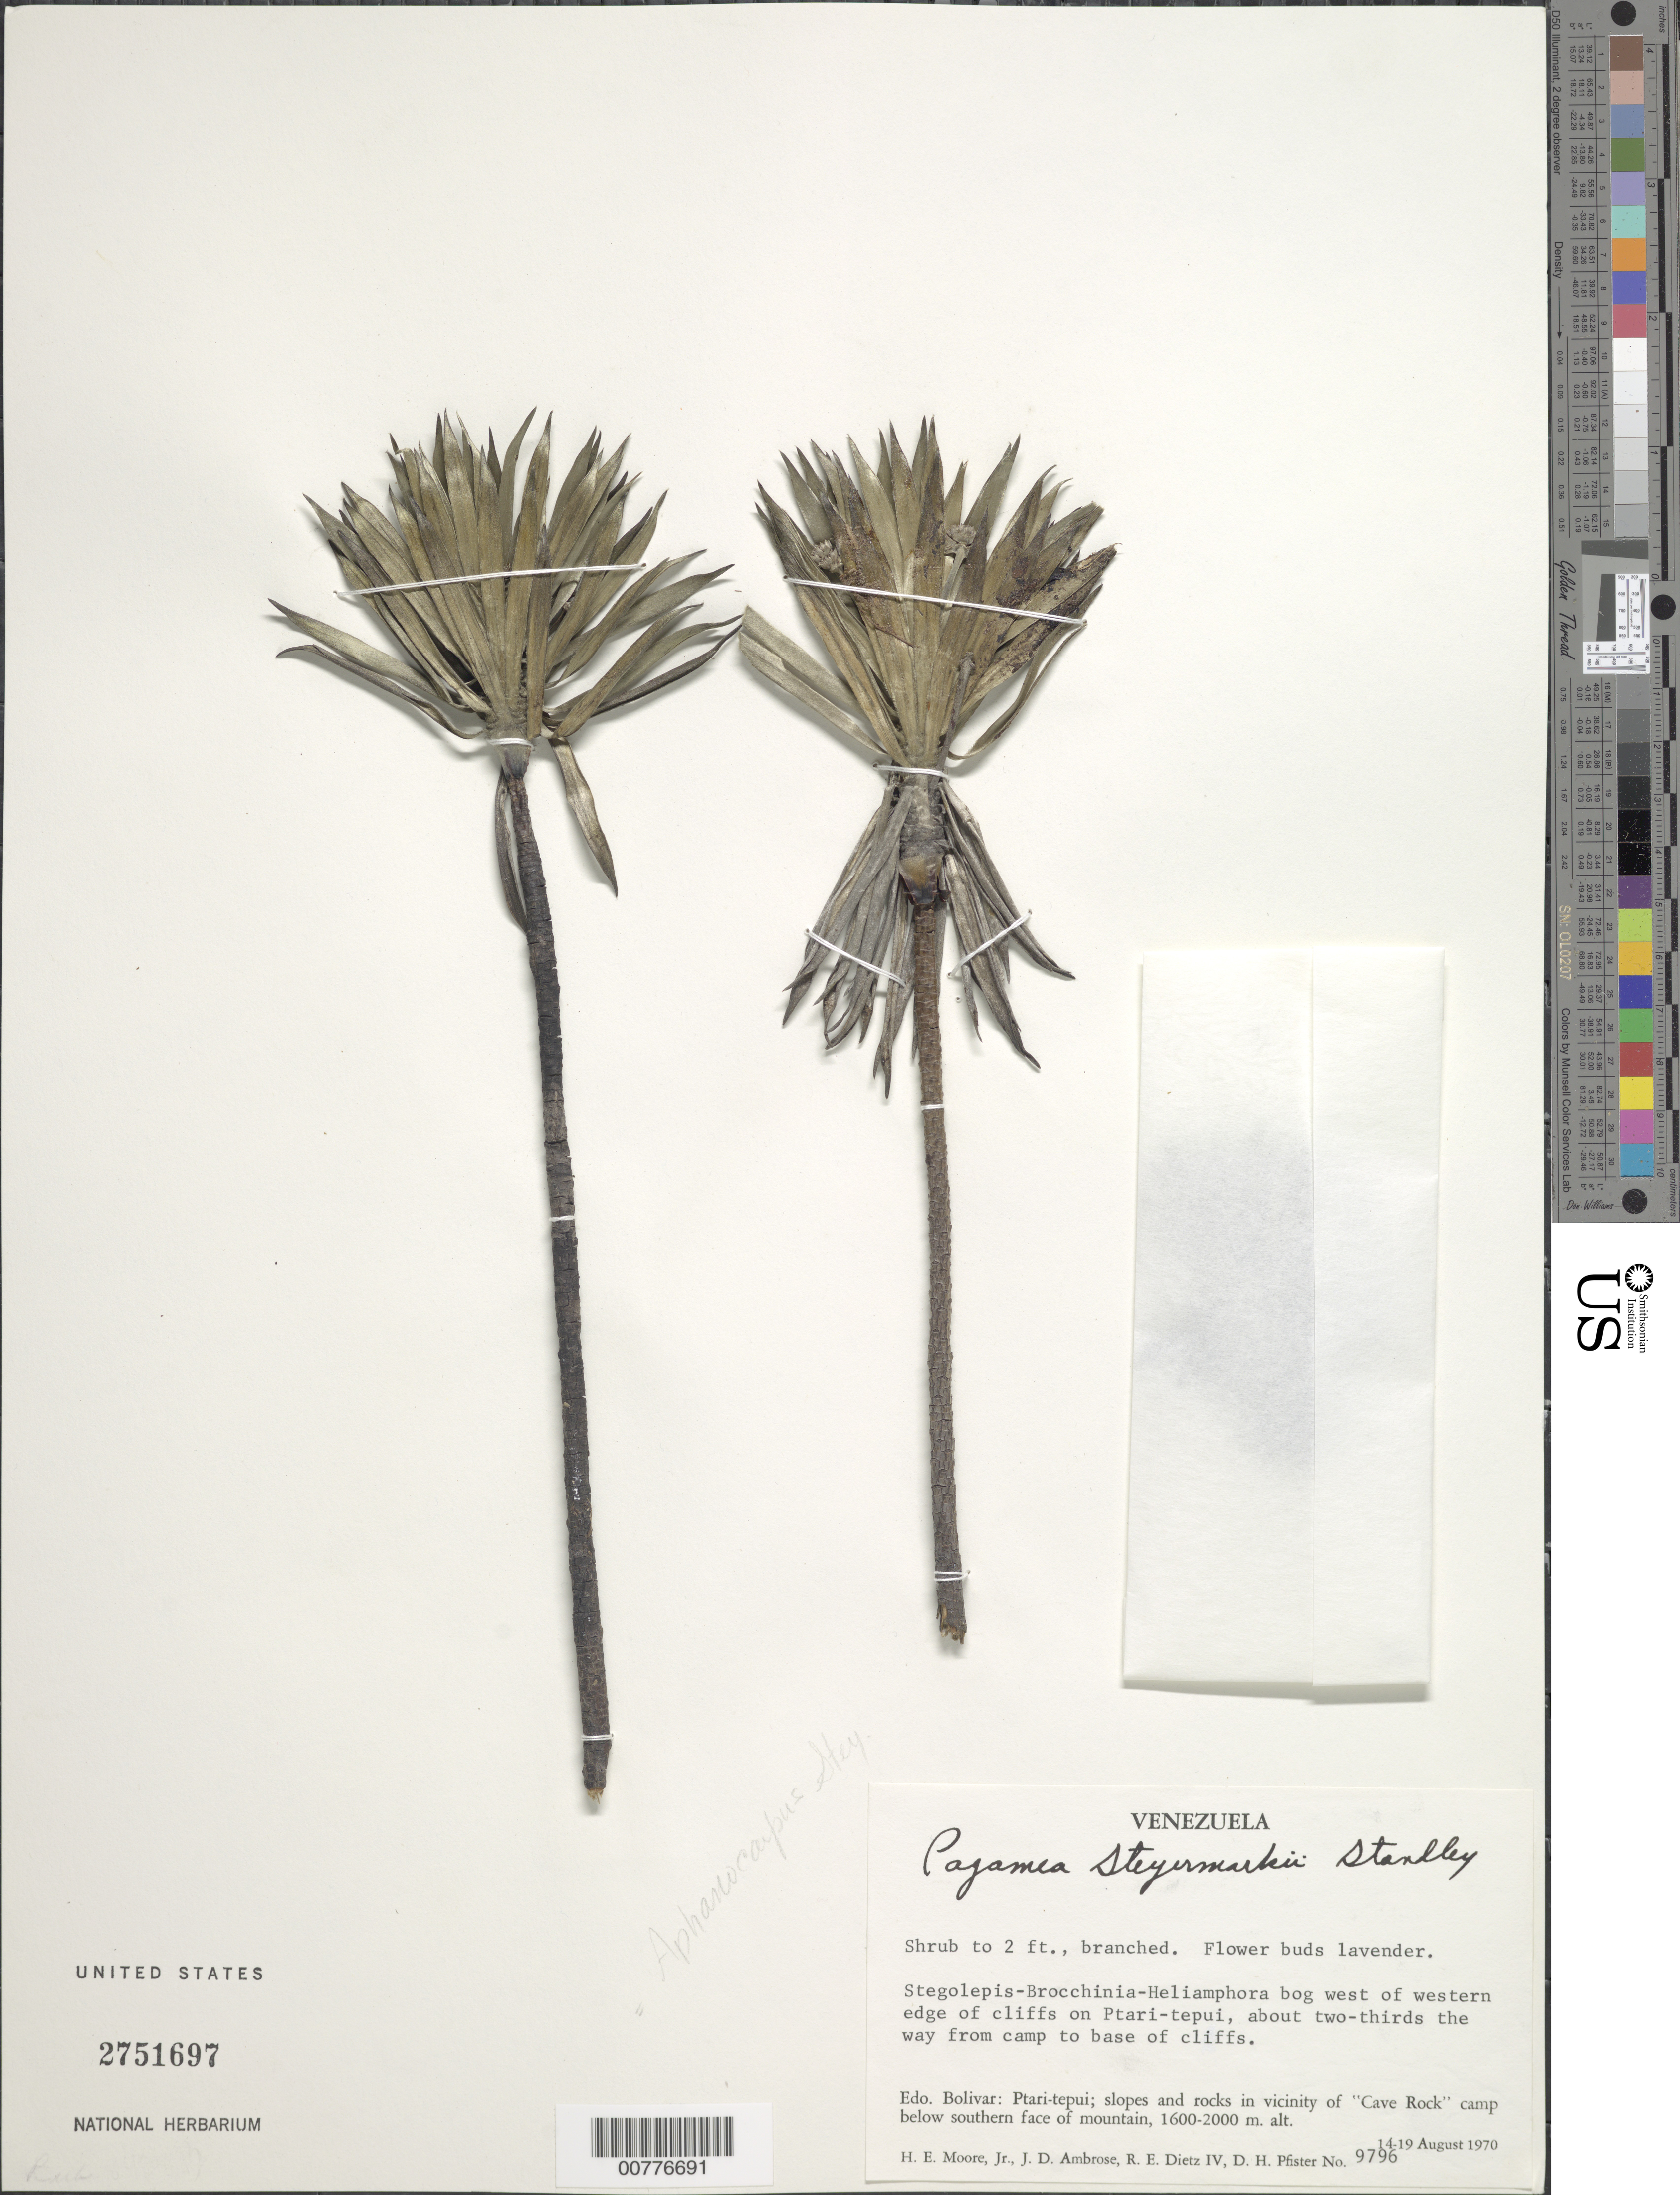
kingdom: Plantae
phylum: Tracheophyta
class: Magnoliopsida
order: Gentianales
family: Rubiaceae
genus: Aphanocarpus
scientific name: Aphanocarpus steyermarkii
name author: (Standl.) Steyerm.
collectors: H. E. Moore, J. D. Ambrose, R. Dietz & D. H. Pfister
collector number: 9796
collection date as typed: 14-Aug-70 to 19-Aug-70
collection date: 1970-08-14/1970-08-19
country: Venezuela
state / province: Bolívar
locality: Ptari-tepuí, vicinity of "Cave Rock" camp; on trail directly upward from camp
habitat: Stegolepis-Brocchinia-Heliamphora bog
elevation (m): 1600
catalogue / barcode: US 2751697